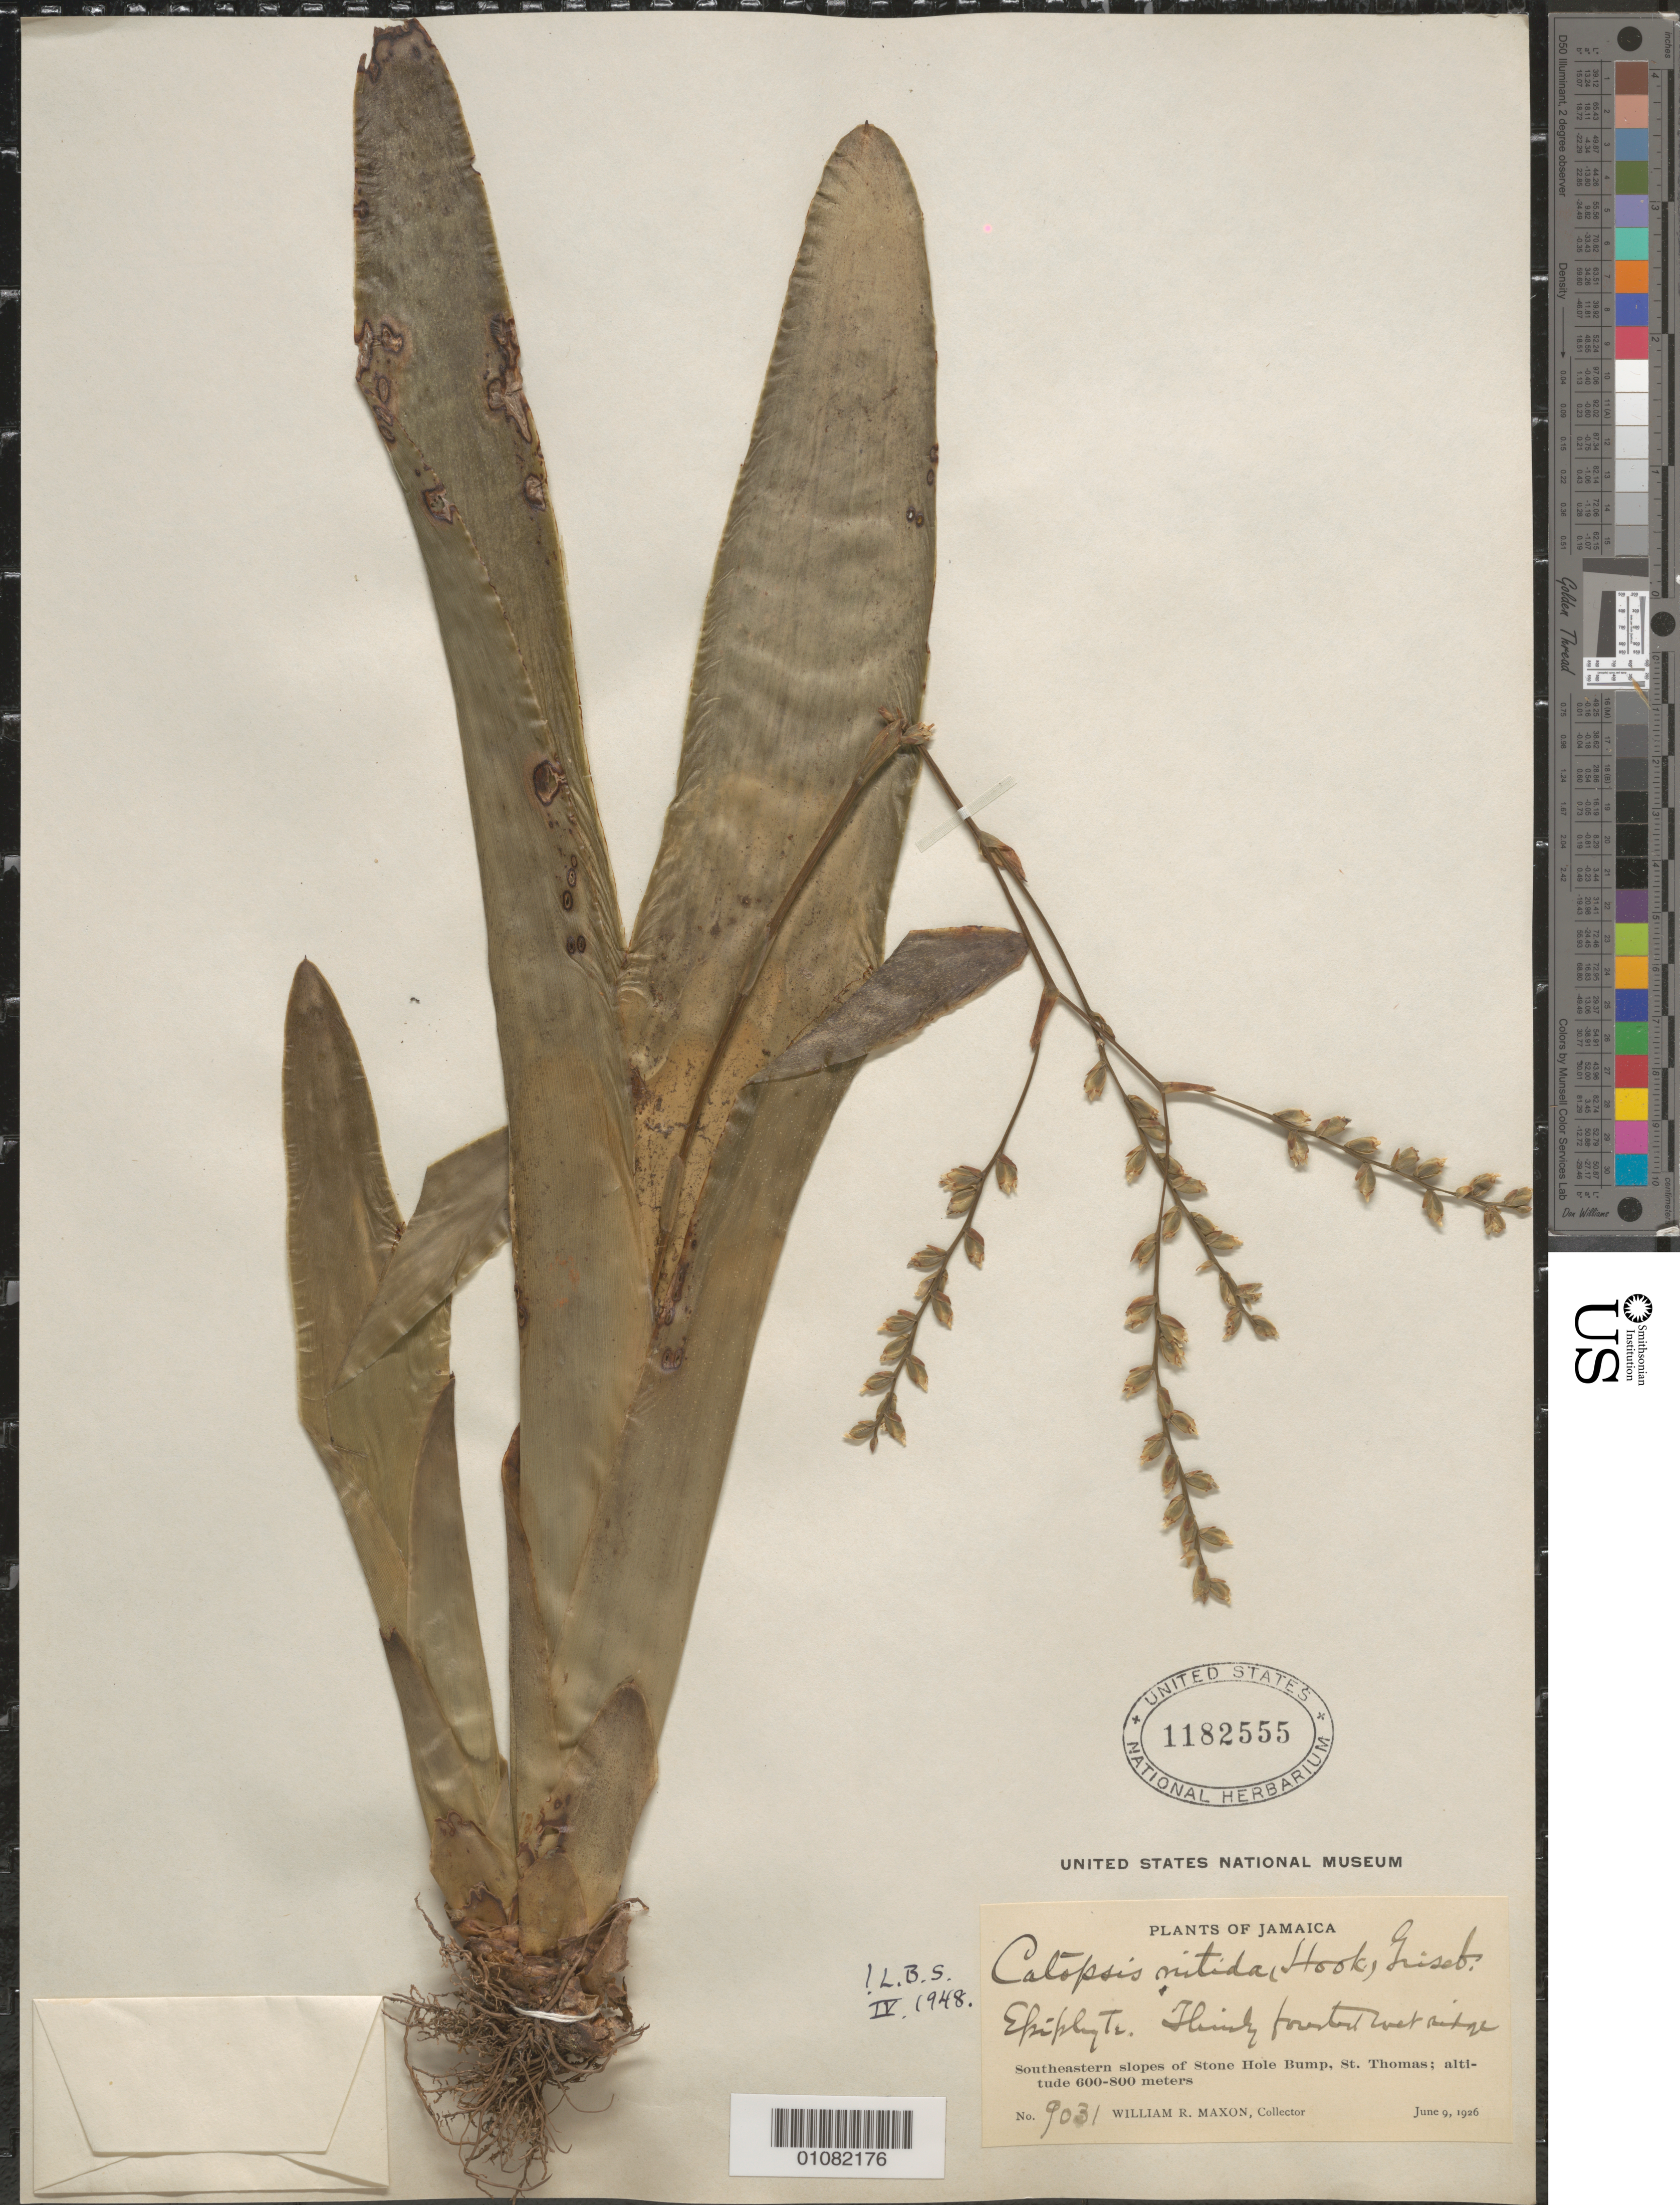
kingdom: Plantae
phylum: Tracheophyta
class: Liliopsida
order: Poales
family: Bromeliaceae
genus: Catopsis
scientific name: Catopsis nitida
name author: (Hook.) Griseb.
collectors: W. R. Maxon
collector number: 9031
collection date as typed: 09 Jun 1926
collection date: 1926-06-09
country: Jamaica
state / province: Saint Thomas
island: Jamaica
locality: SE slopes of Stone Hole Bump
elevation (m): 600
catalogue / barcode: US 1182555